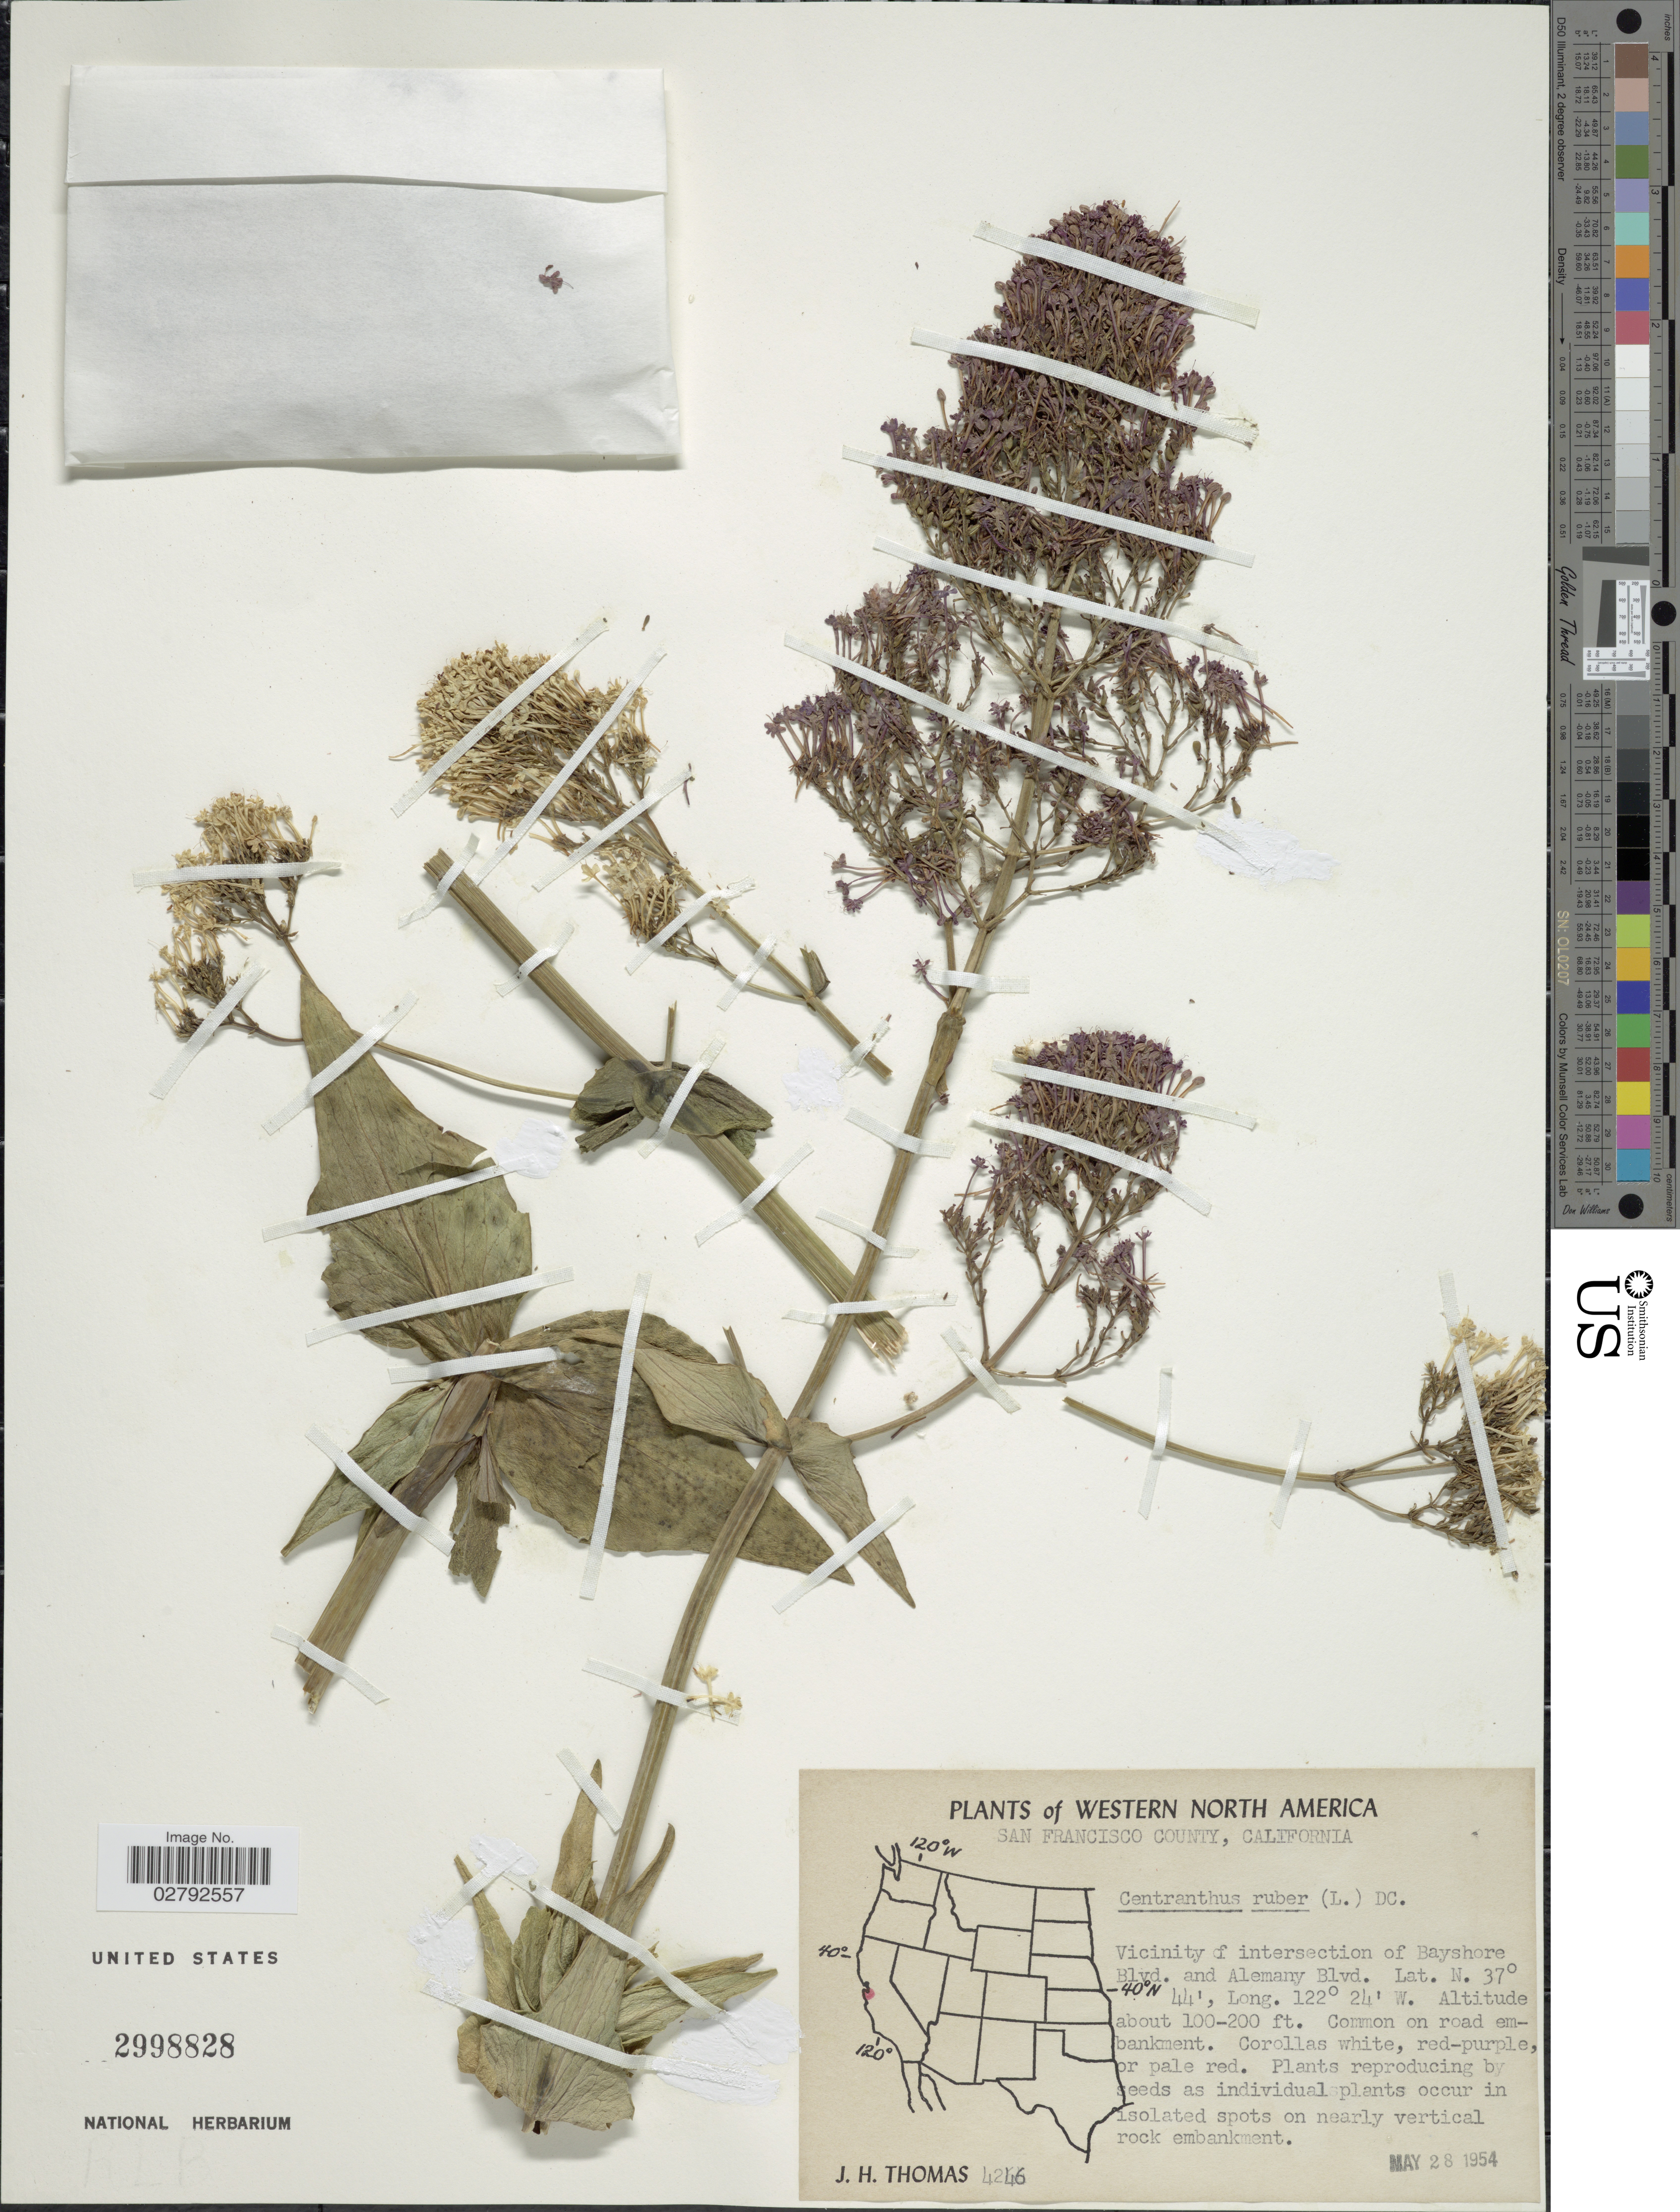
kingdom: Plantae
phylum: Tracheophyta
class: Magnoliopsida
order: Dipsacales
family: Caprifoliaceae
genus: Centranthus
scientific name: Centranthus ruber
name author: (L.) DC.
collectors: J. H. Thomas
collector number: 4246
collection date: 1954-05-28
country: United States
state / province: California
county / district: San Francisco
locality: Western North America. San Francisco County. Vicinity of intersection of Bayshore Blvd. and Alemany Blvd.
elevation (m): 30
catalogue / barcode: US 2998828